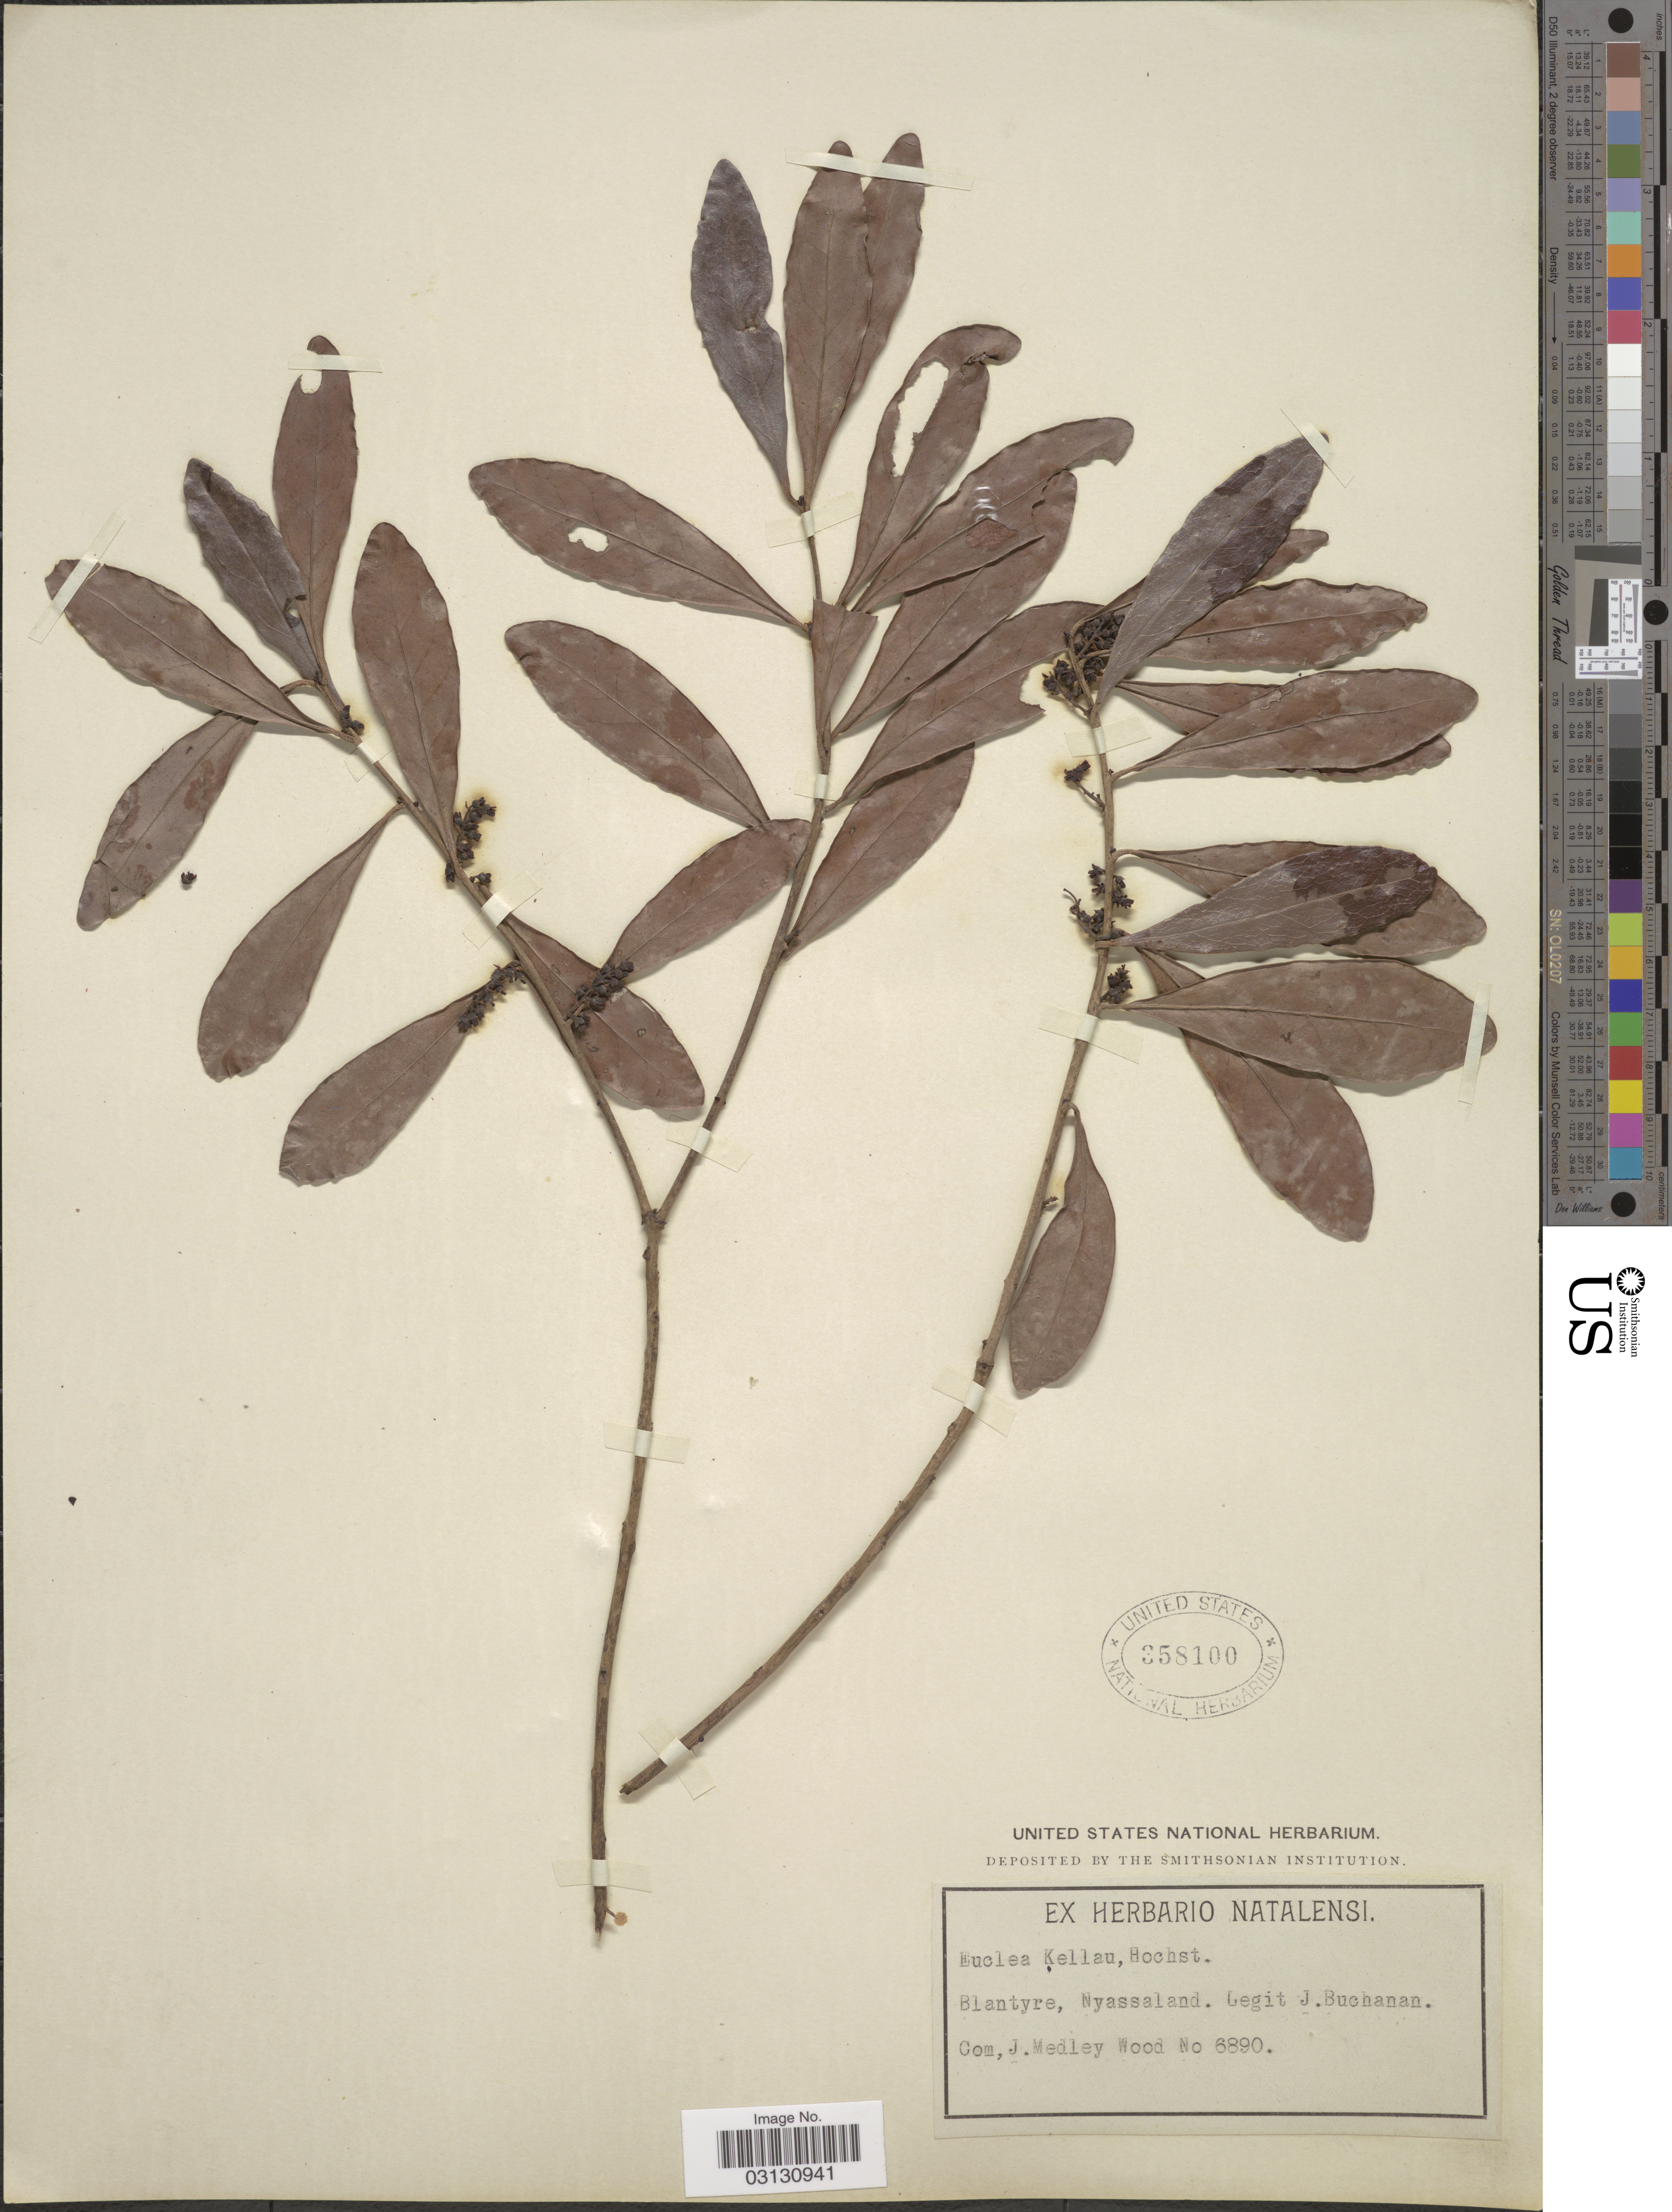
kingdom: Plantae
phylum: Tracheophyta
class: Magnoliopsida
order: Ericales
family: Ebenaceae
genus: Euclea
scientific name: Euclea kellau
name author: Hochst.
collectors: J. Buchanan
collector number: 6890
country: Malawi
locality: Blantyre, Nyassaland.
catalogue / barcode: US 358100